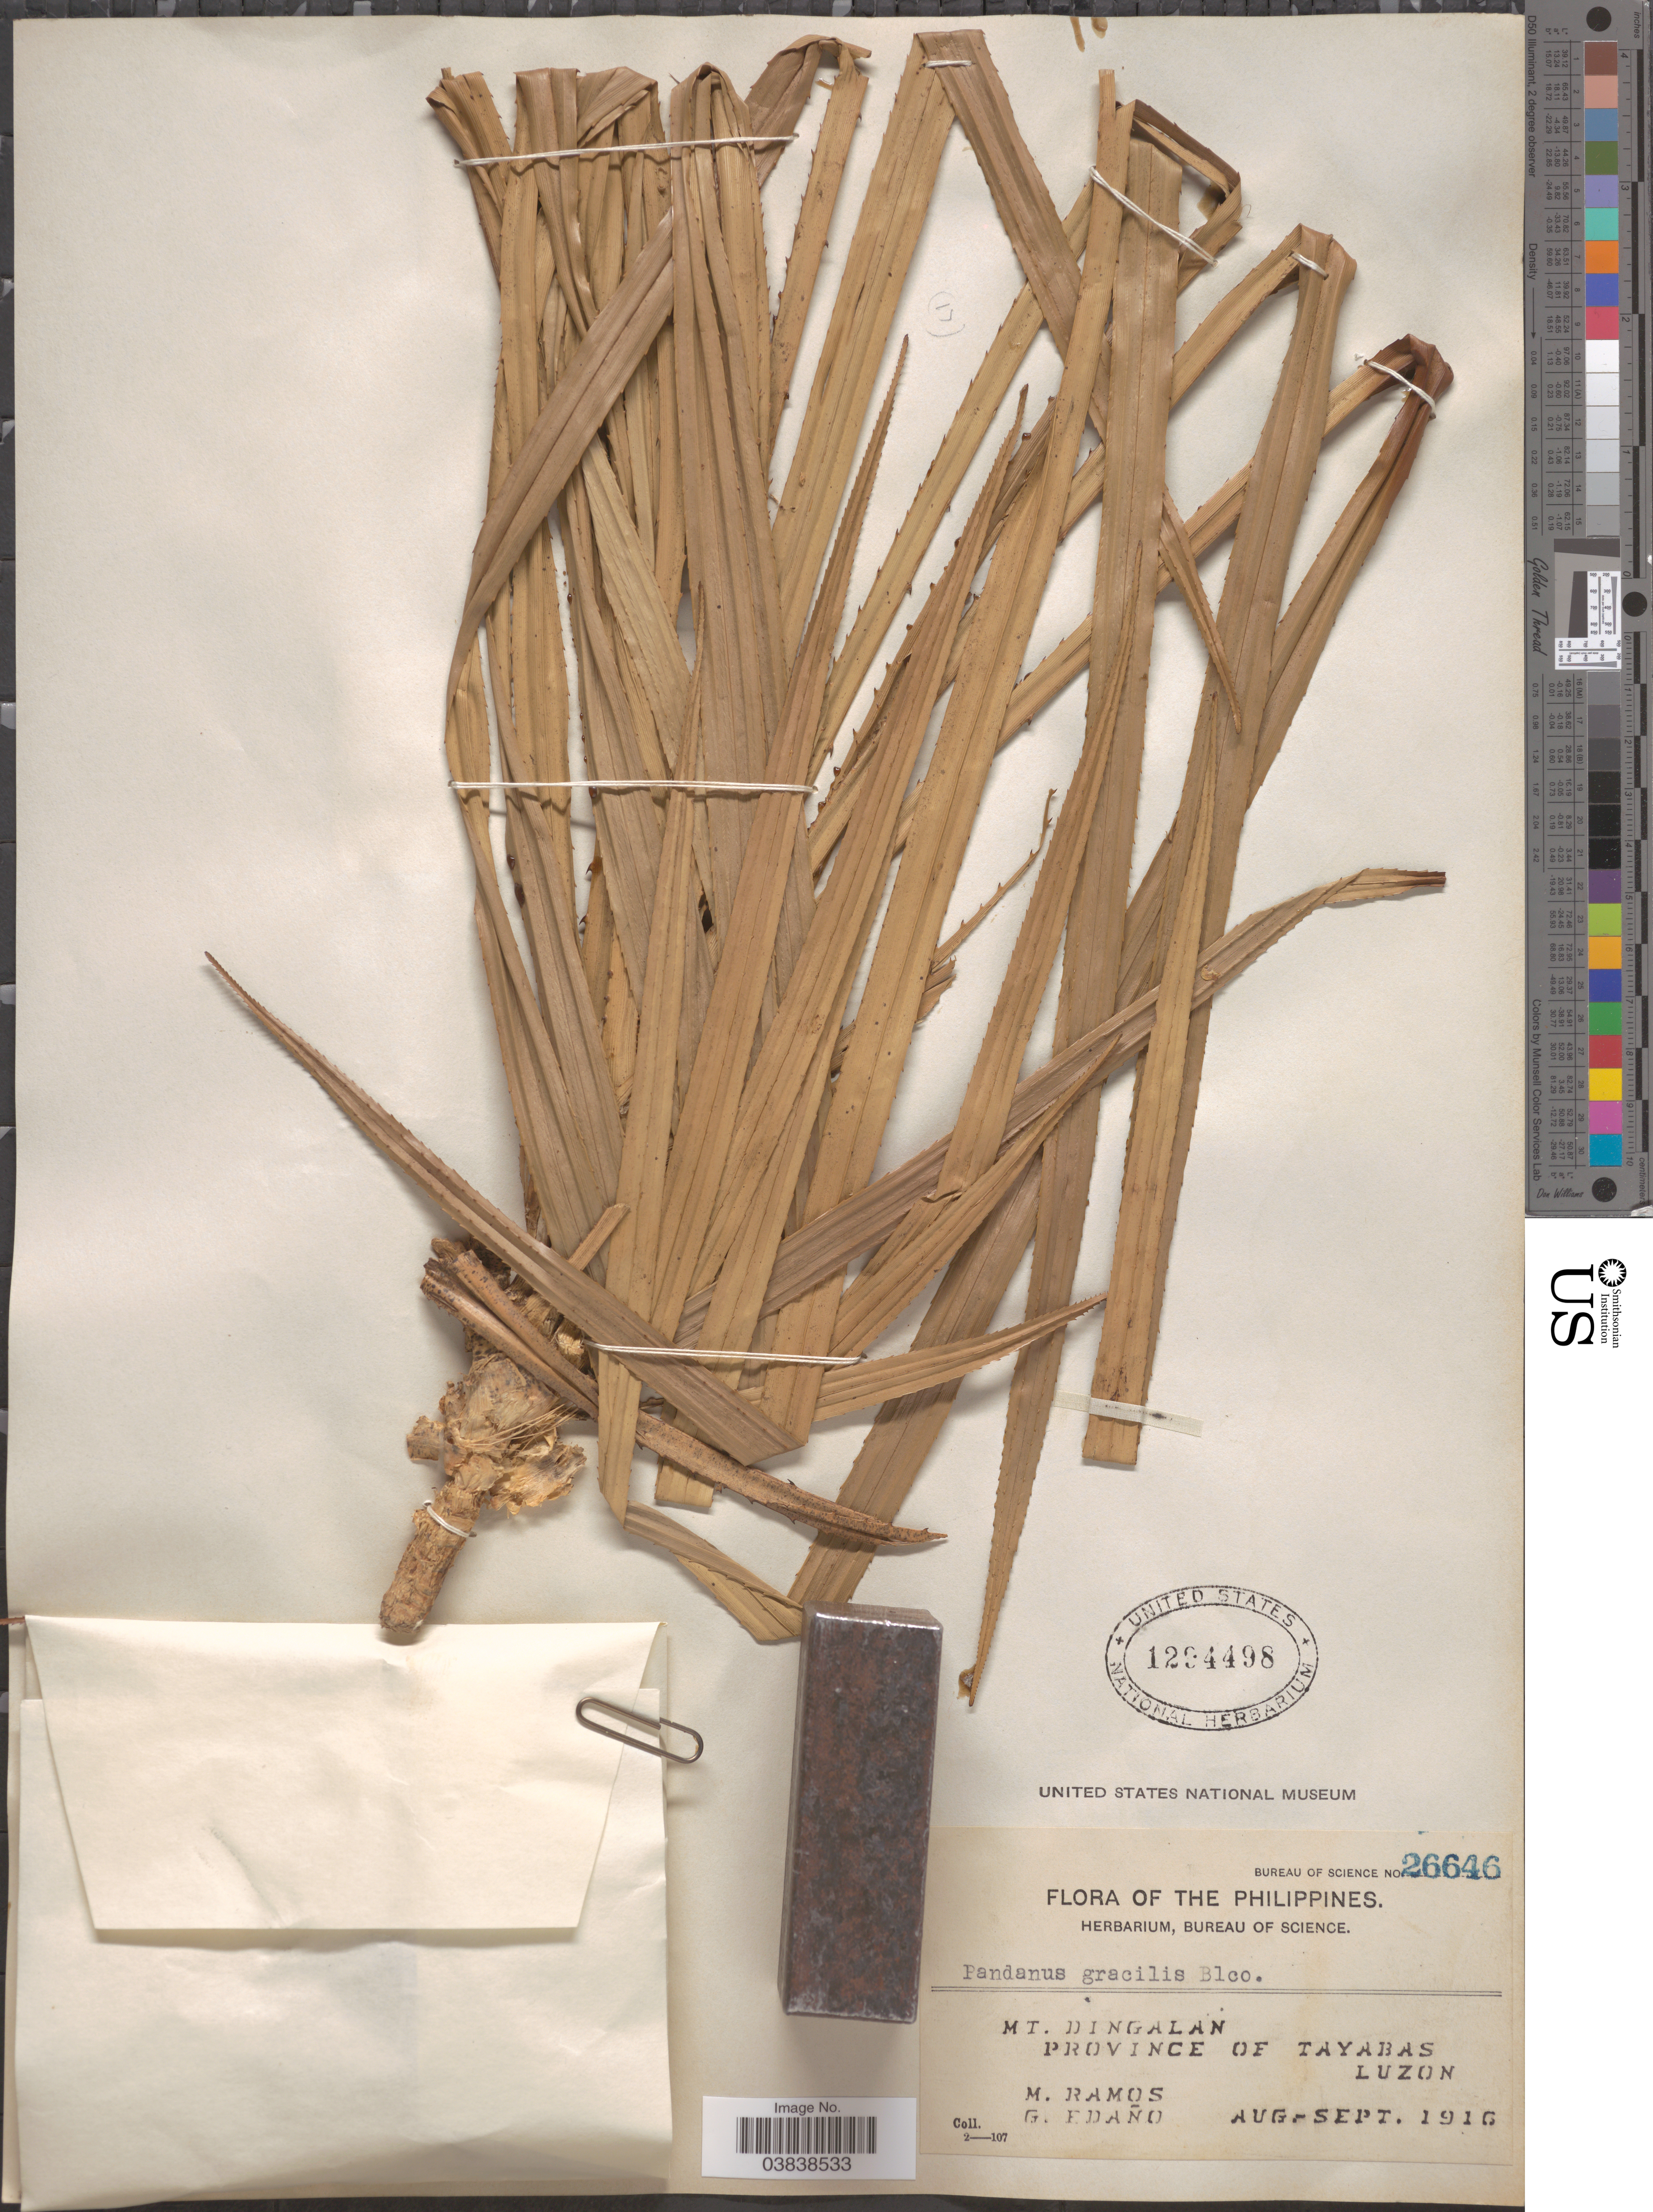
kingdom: Plantae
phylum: Tracheophyta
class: Liliopsida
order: Pandanales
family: Pandanaceae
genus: Pandanus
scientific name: Pandanus gracilis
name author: Blanco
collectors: M. Ramos & G. Edaño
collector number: Bureau of Science 26646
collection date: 1916-08/1916-09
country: Philippines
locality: Mt. Dingalan. Province of Tayabas, Luzon.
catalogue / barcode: US 1294498